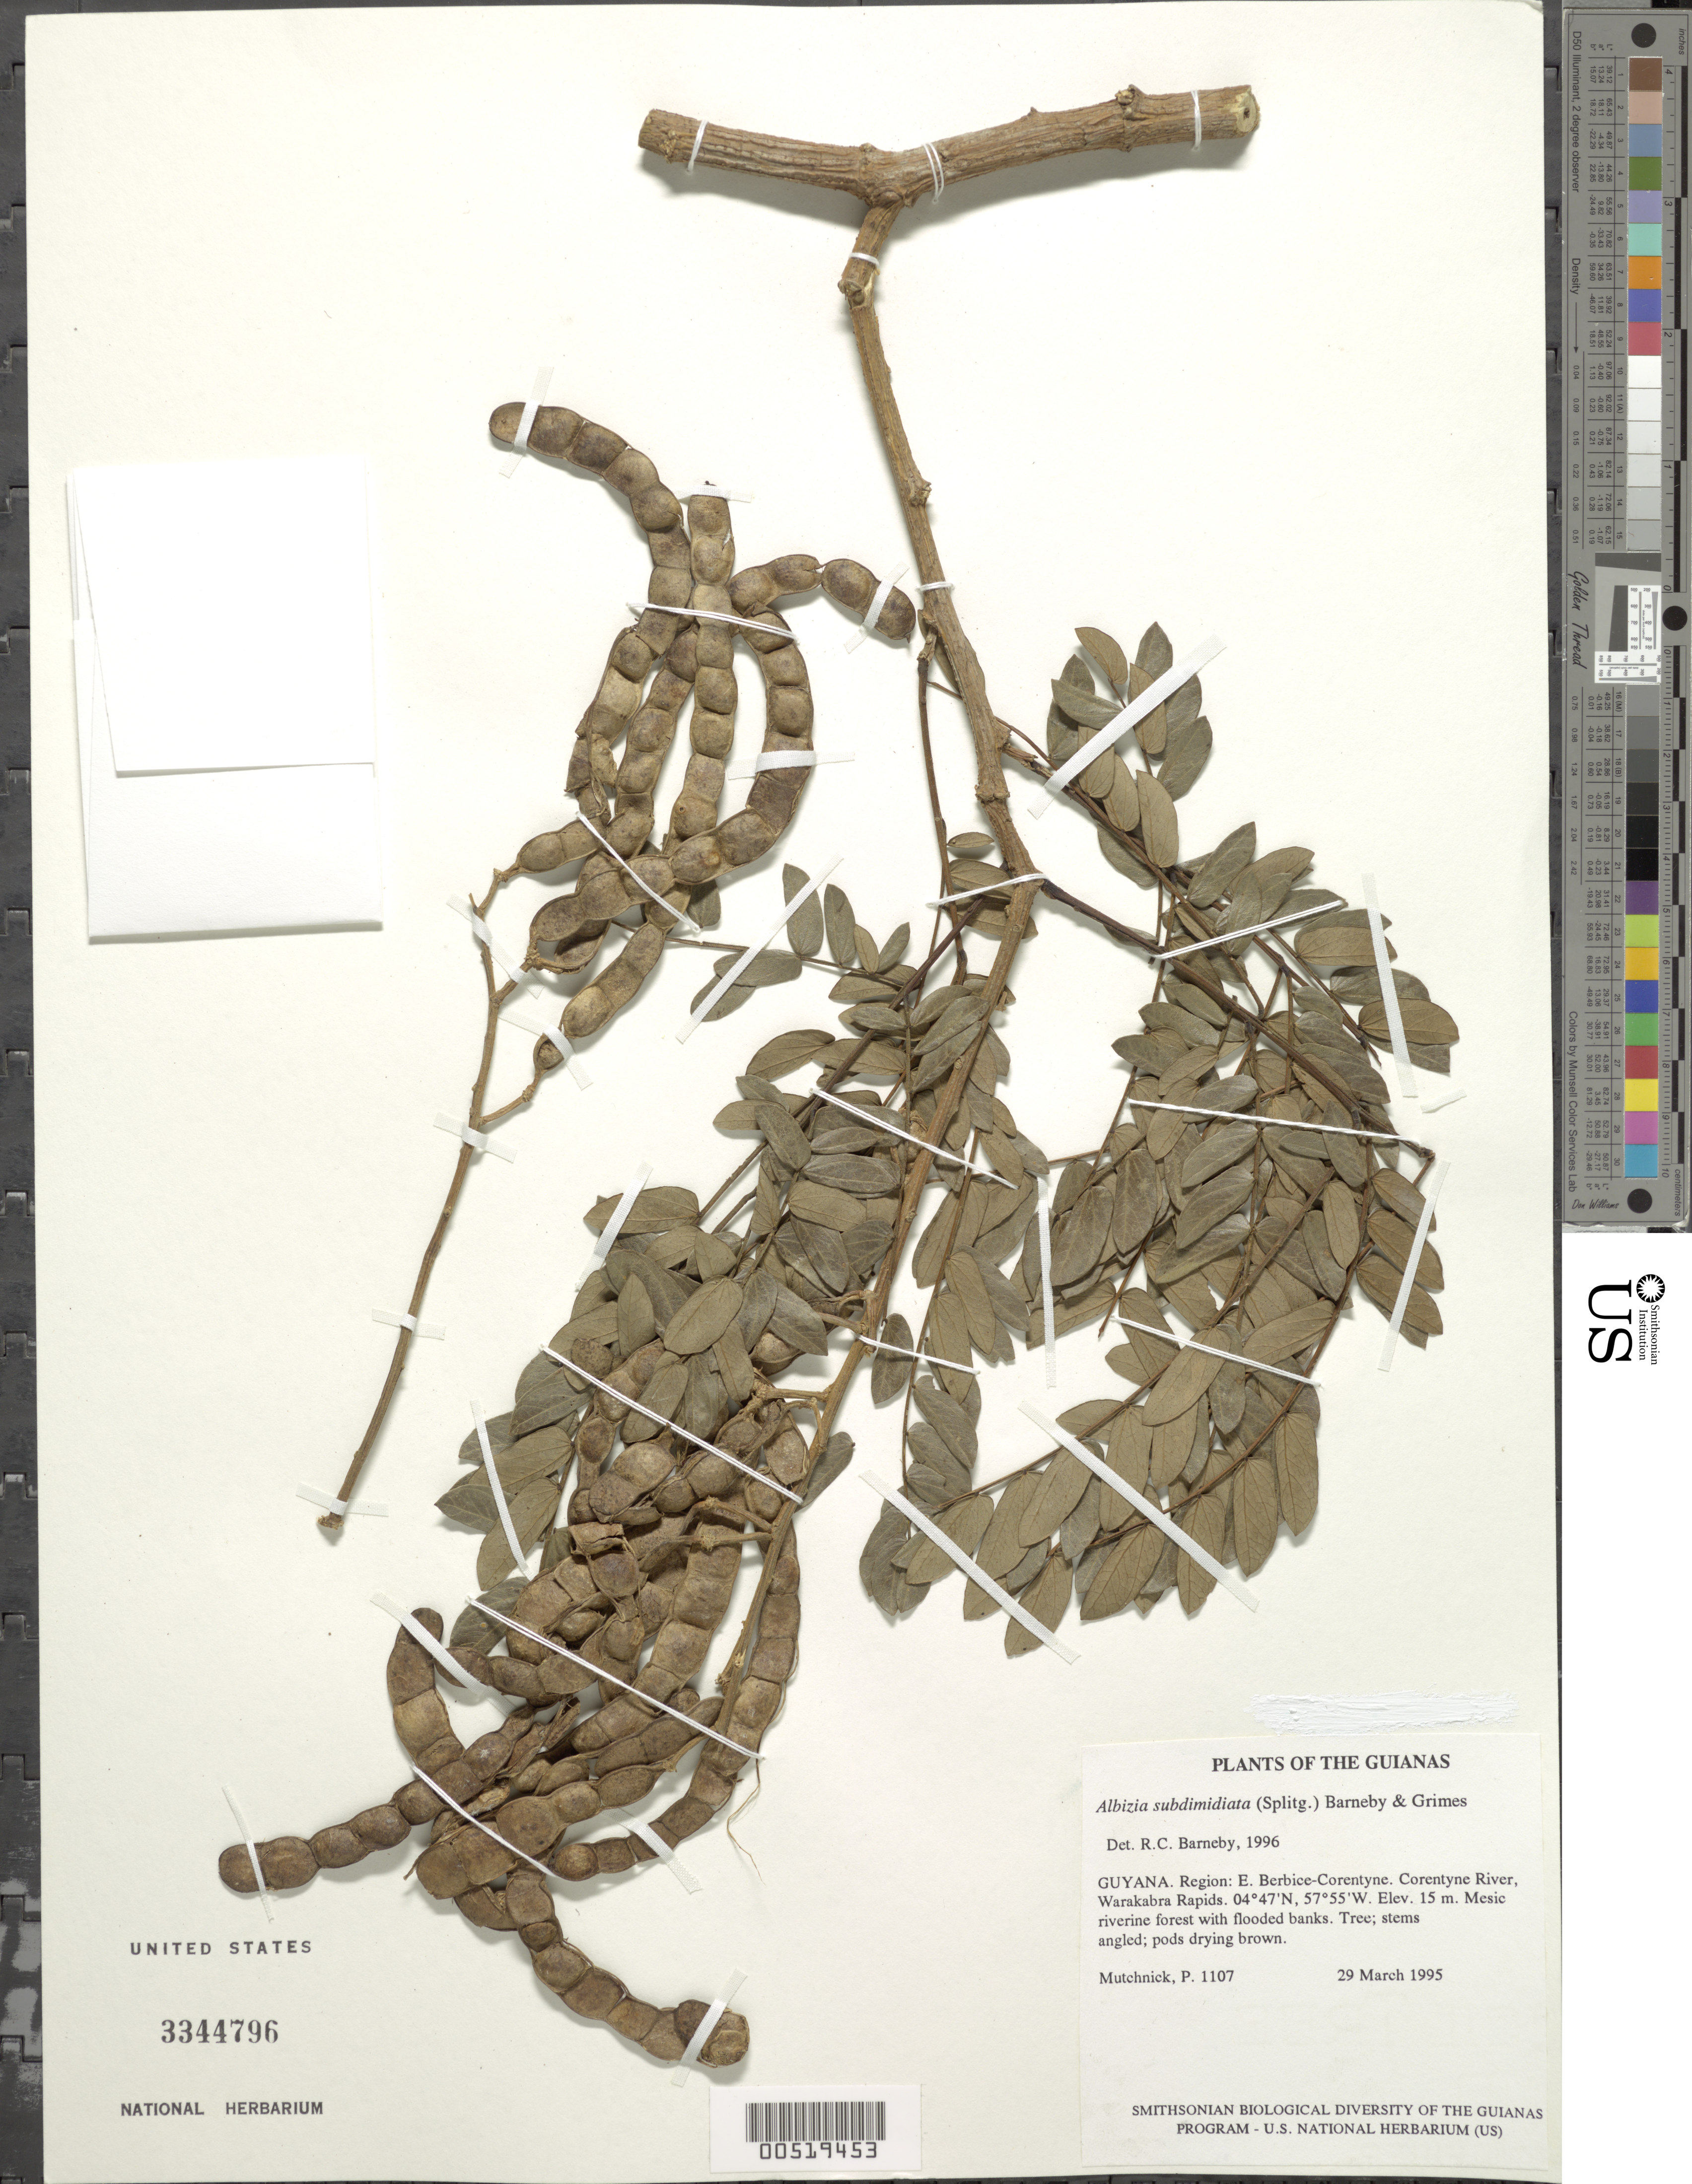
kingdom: Plantae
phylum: Tracheophyta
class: Magnoliopsida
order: Fabales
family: Fabaceae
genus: Pseudalbizzia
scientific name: Pseudalbizzia subdimidiata var. subdimidiata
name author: (Splitg.) Koenen & Duno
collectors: P. Mutchnick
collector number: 1107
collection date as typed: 29 March 1995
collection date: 1995-03-29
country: Guyana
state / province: E. Berbice-Corentyne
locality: Corentyne River, Warakabra Rapids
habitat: Mesic riverine forest with flooded banks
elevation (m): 15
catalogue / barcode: US 3344796